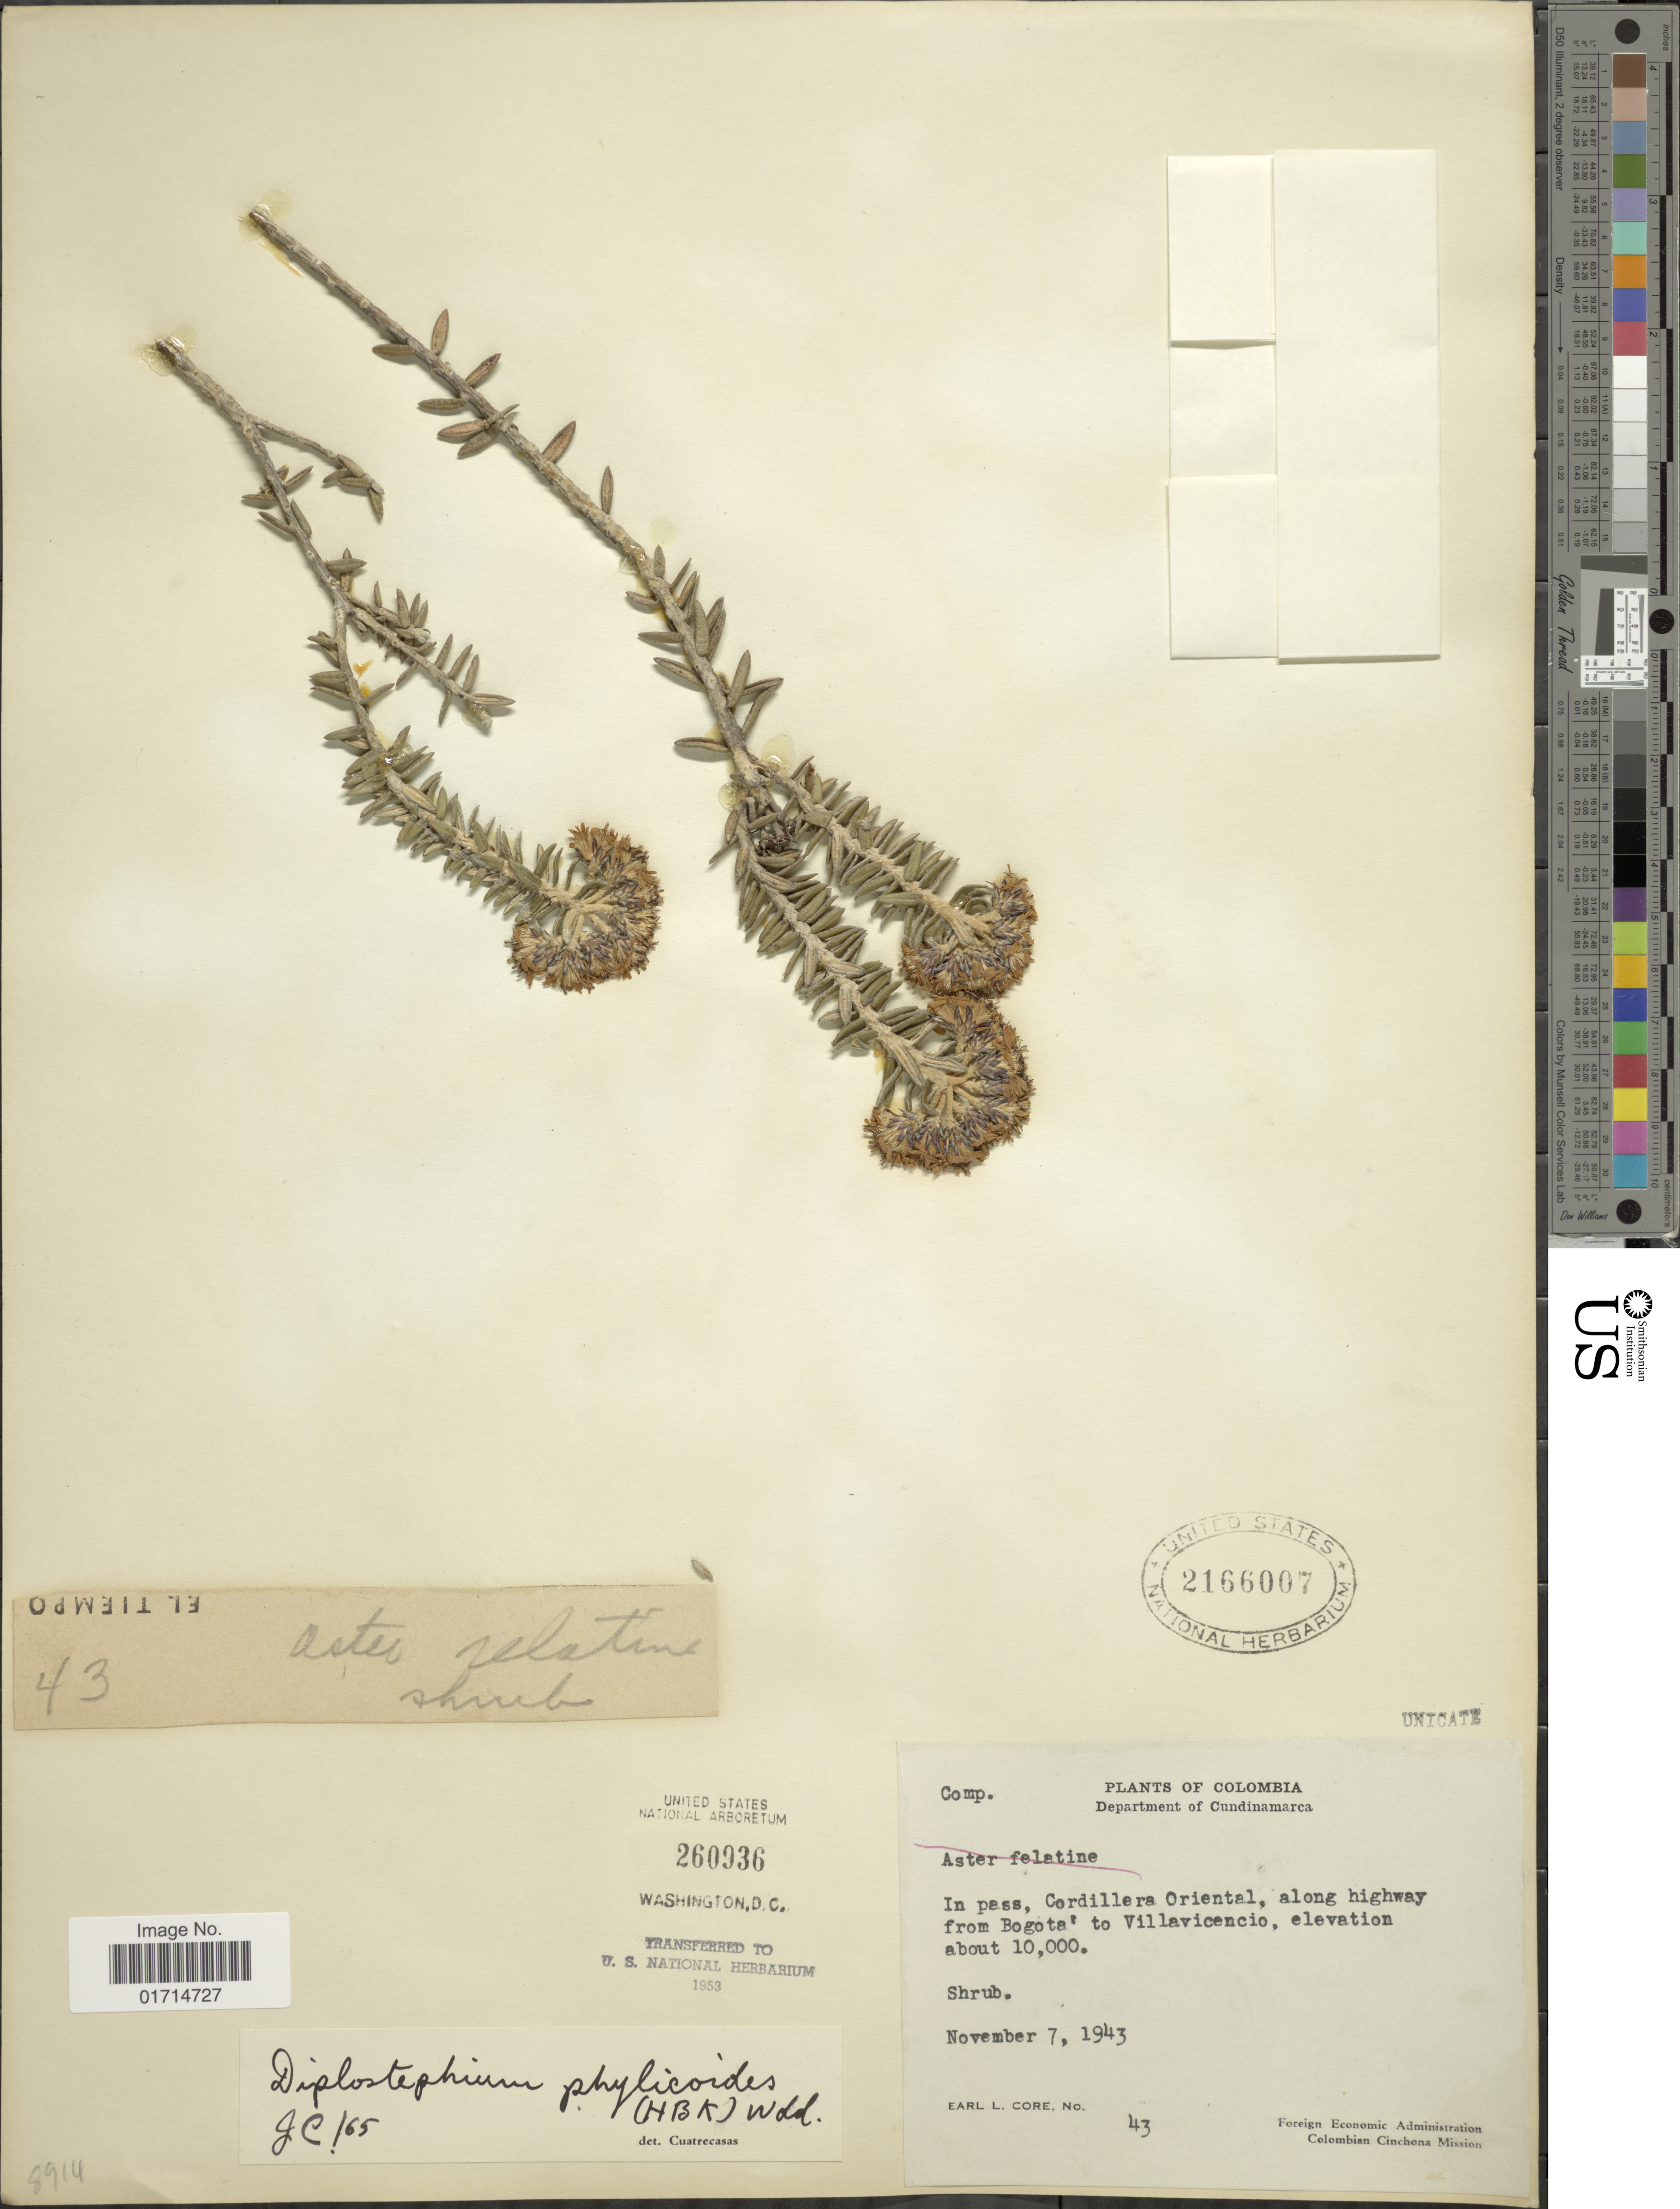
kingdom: Plantae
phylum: Tracheophyta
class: Magnoliopsida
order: Asterales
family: Asteraceae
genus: Diplostephium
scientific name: Diplostephium phylicoides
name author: (Kunth) Wedd.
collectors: E. L. Core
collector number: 43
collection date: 1943-11-07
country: Colombia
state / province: Cundinamarca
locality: In Pass, Cordillera Oriental, along highway from Bogota to Villavicencio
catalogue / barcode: US 2166007